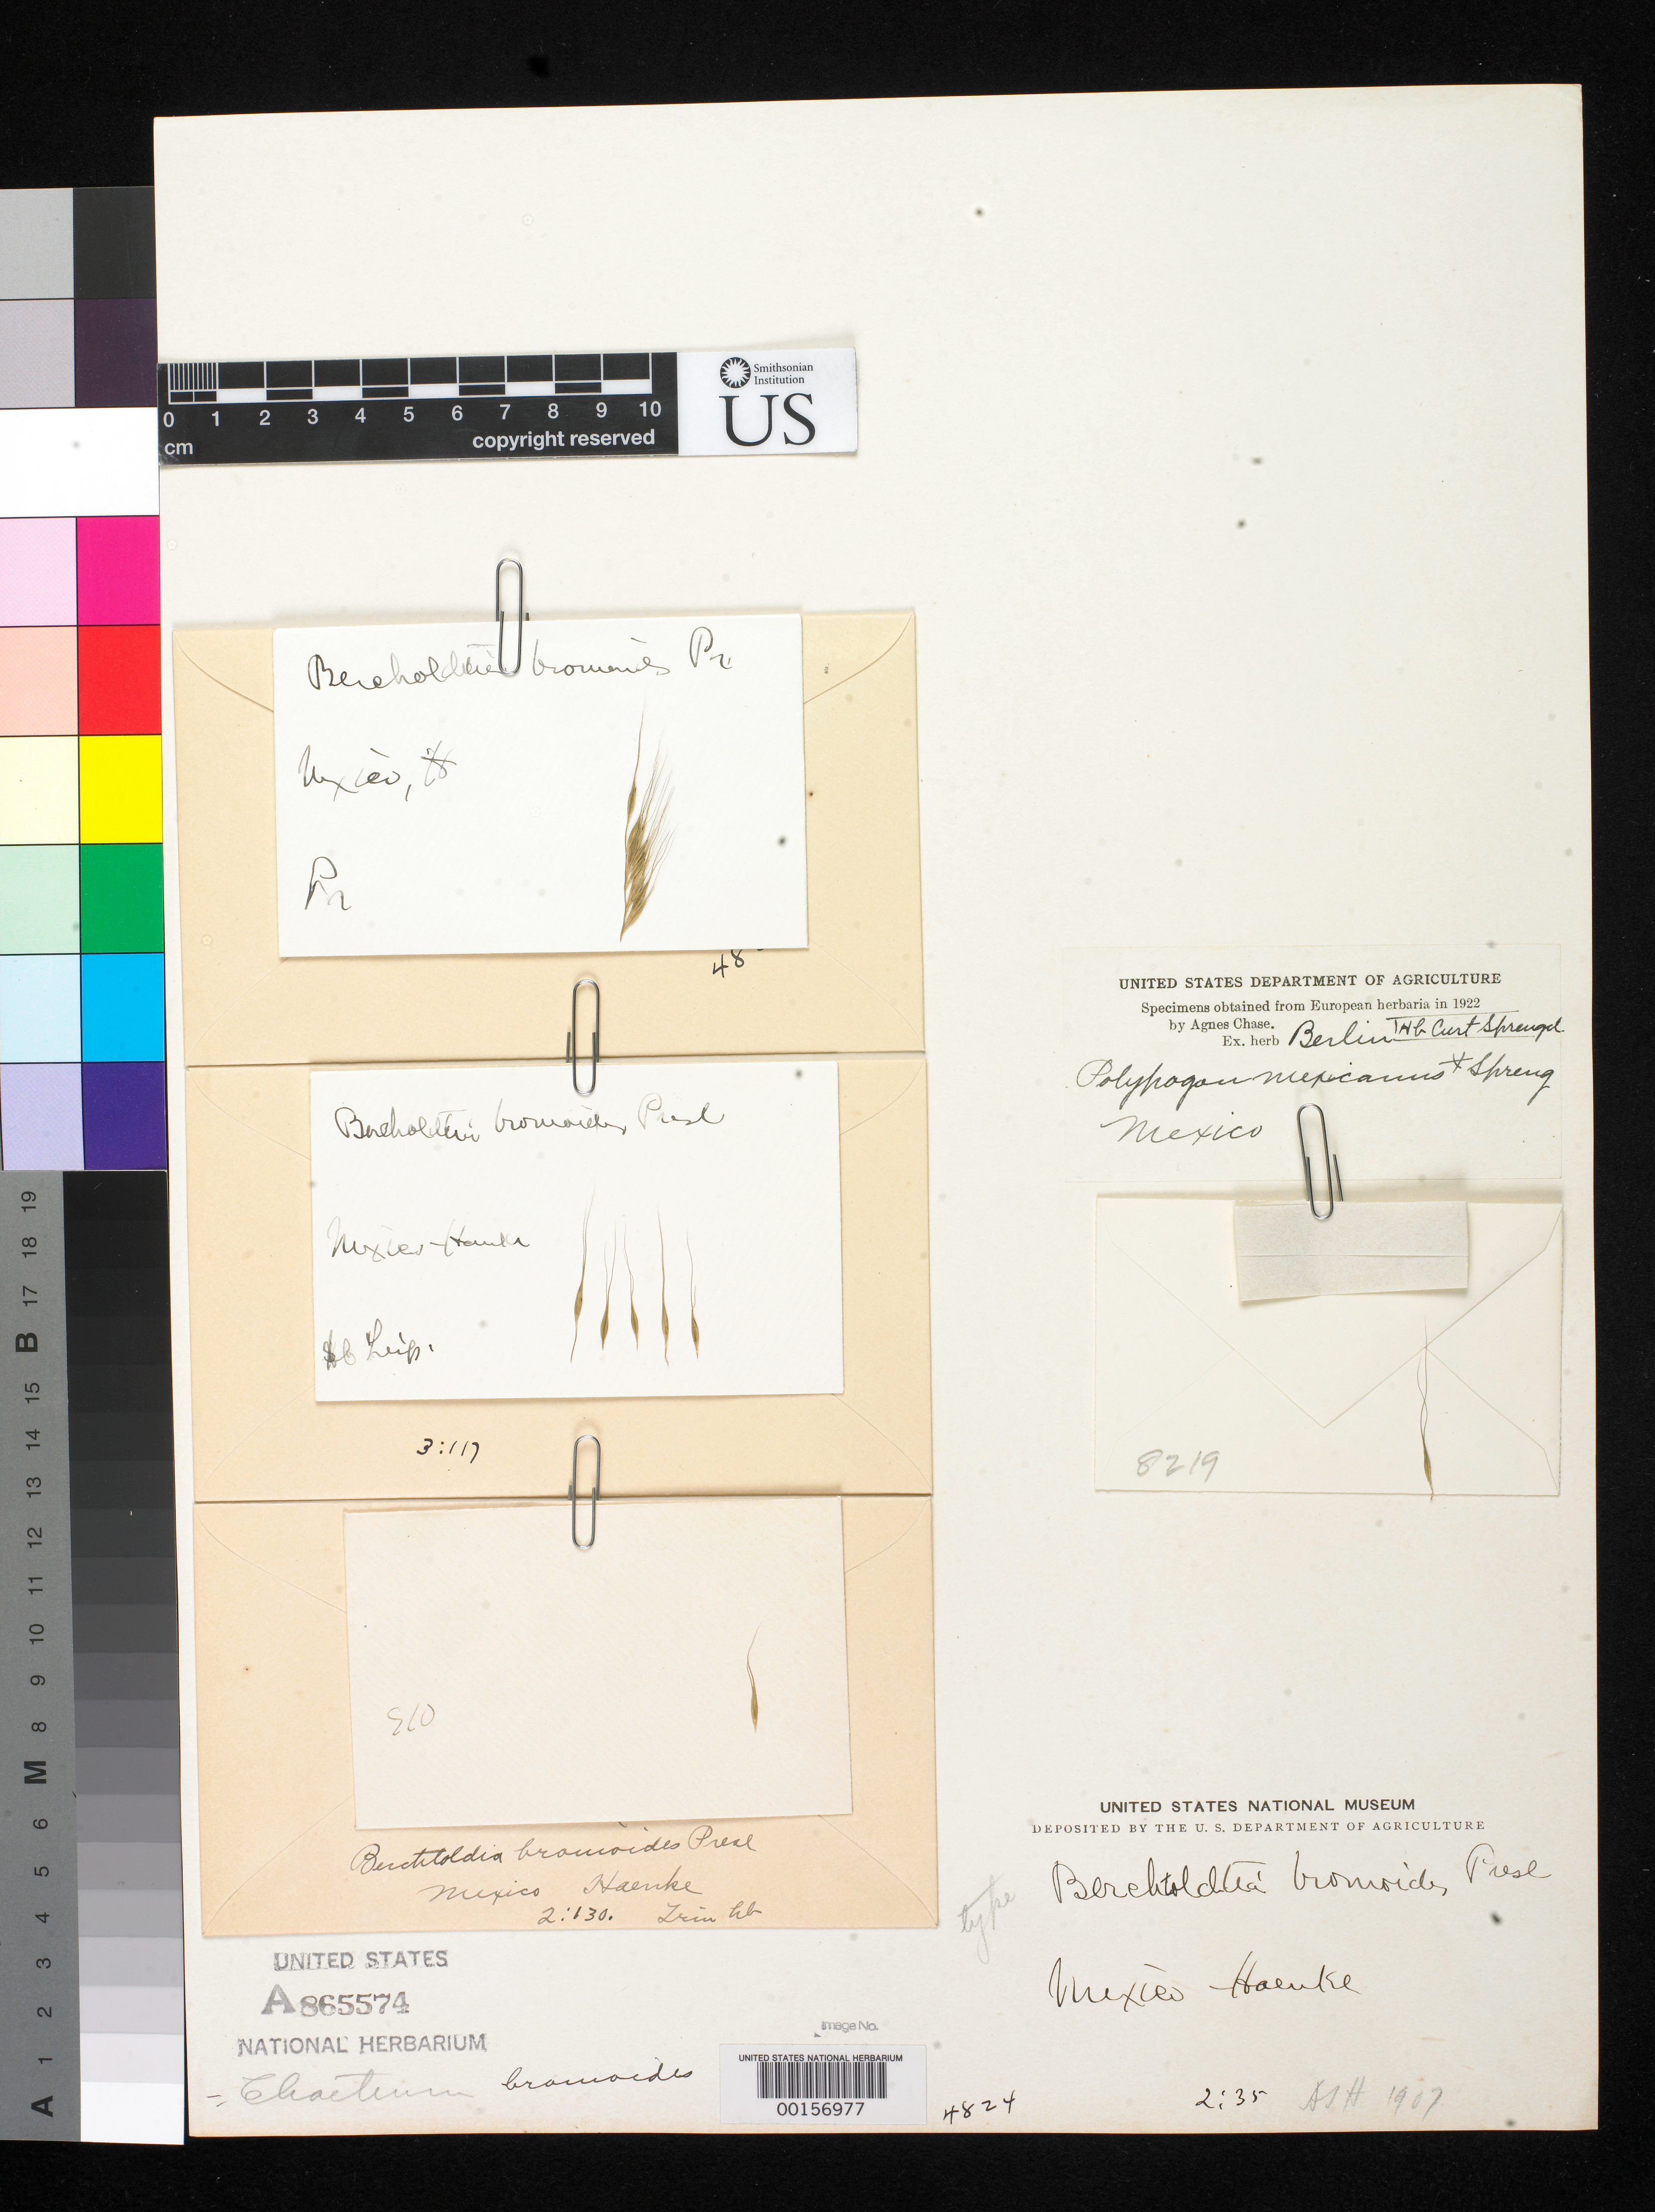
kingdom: Plantae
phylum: Tracheophyta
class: Liliopsida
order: Poales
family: Poaceae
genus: Berchtoldia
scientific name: Berchtoldia bromoides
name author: C. Presl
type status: Type Fragment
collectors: T. P. X. Haenke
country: Mexico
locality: E of Monserrat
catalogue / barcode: US 865574A